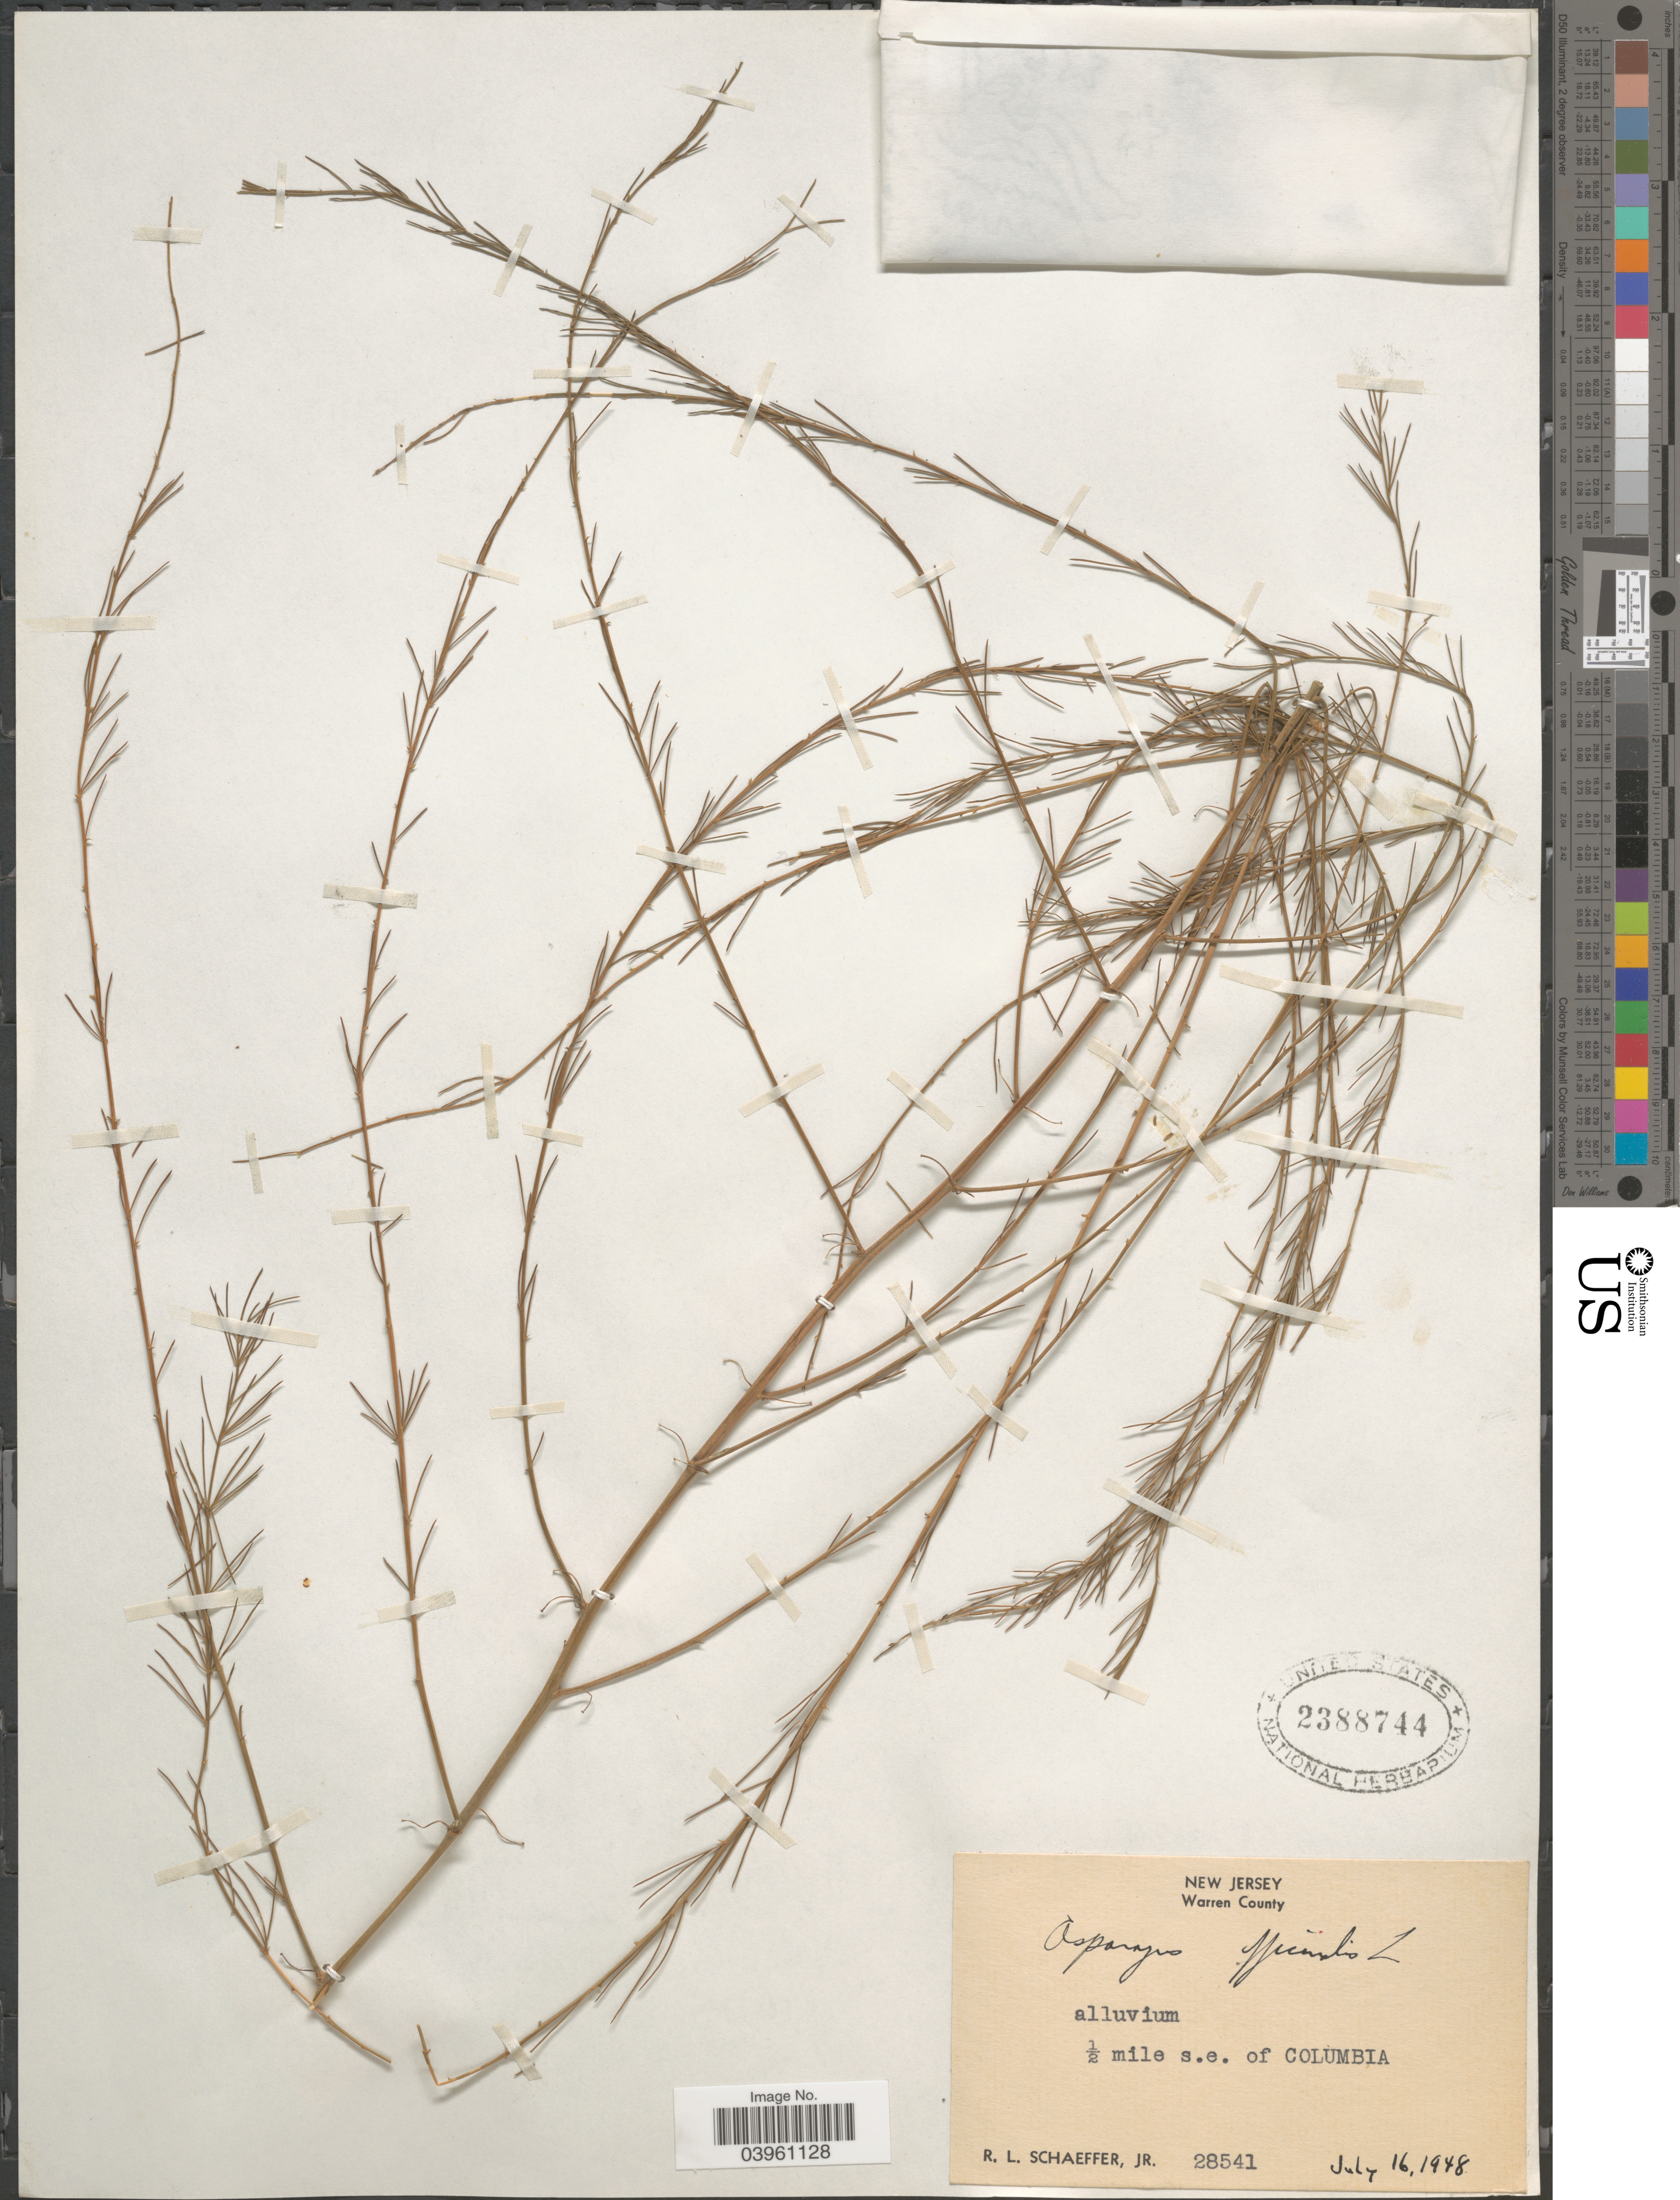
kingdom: Plantae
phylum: Tracheophyta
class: Liliopsida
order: Asparagales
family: Asparagaceae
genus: Asparagus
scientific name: Asparagus officinalis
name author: L.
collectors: R. L. Schaeffer Jr.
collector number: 28541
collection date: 1948-07-16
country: United States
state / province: New Jersey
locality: Warren County. ½ mile s.e. of Columbia.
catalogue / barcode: US 2388744